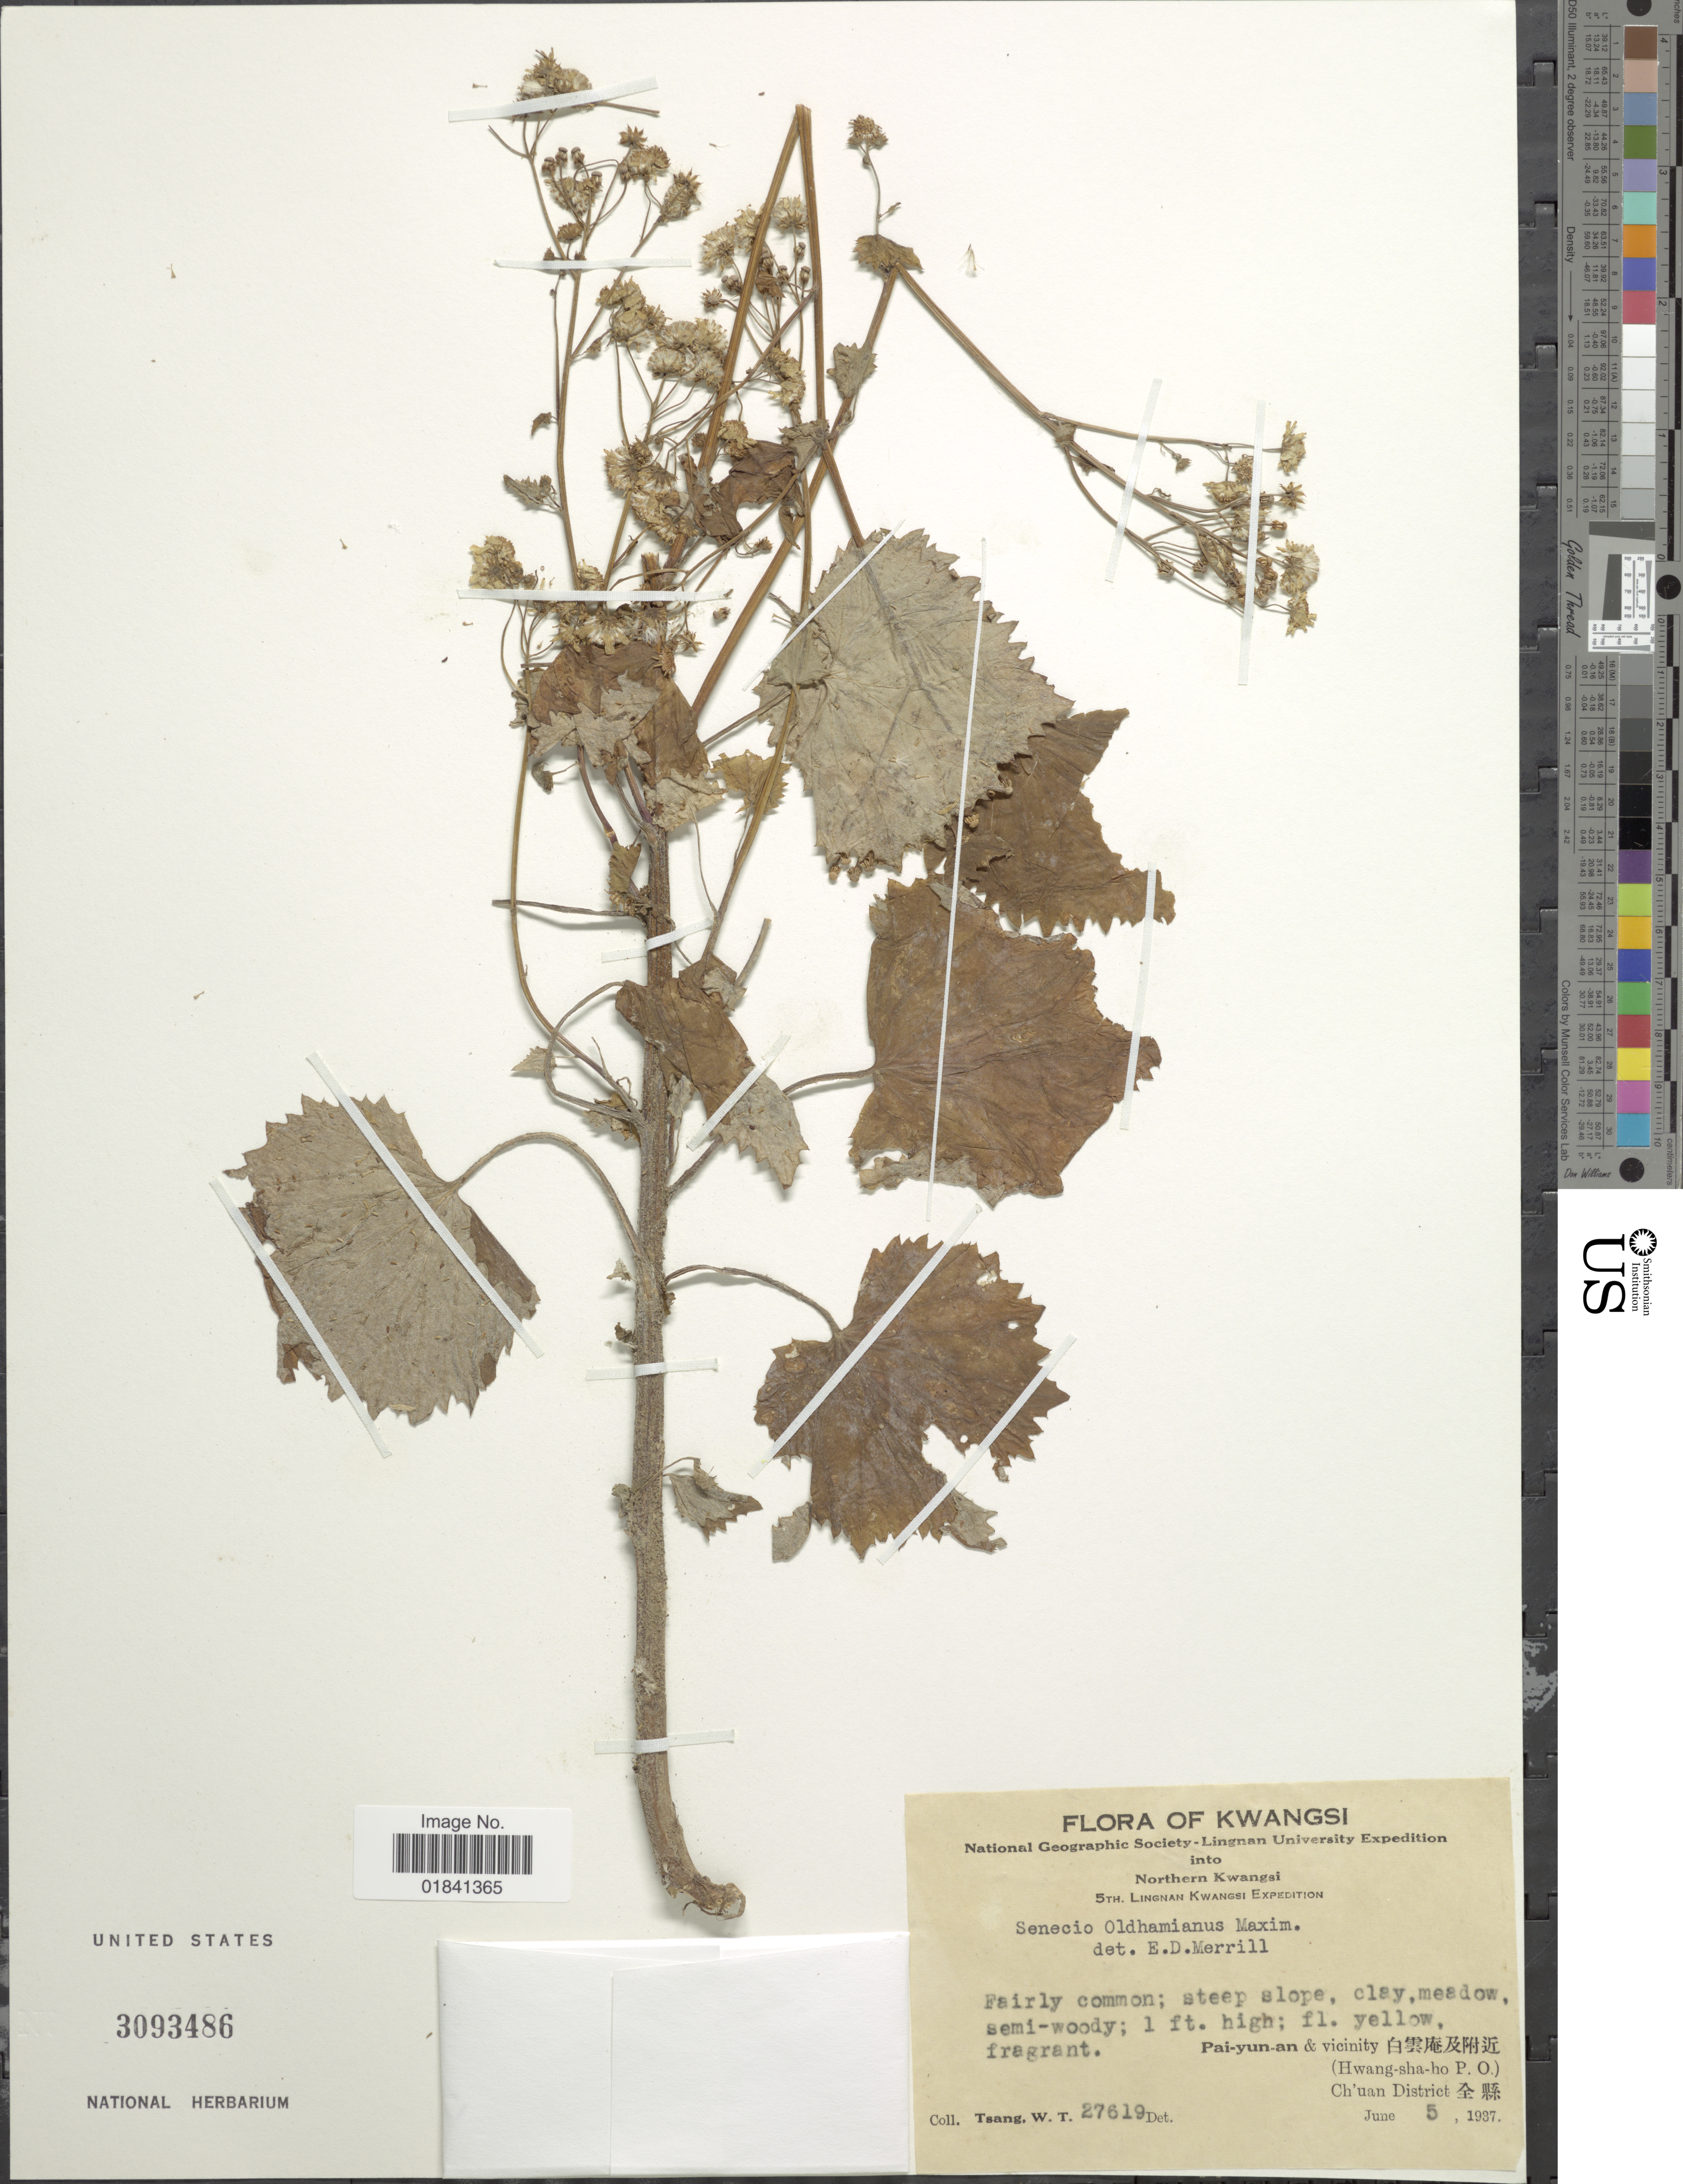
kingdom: Plantae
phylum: Tracheophyta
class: Magnoliopsida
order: Asterales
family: Asteraceae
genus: Senecio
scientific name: Senecio oldhamianus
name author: Maximowicz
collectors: W. T. Tsang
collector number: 27619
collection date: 1937-06-05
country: China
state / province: Guangxi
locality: Northern Kwangsi, Pai-yun-an & vicinity , Hwang-sha-ho P.O.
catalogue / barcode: US 3093486